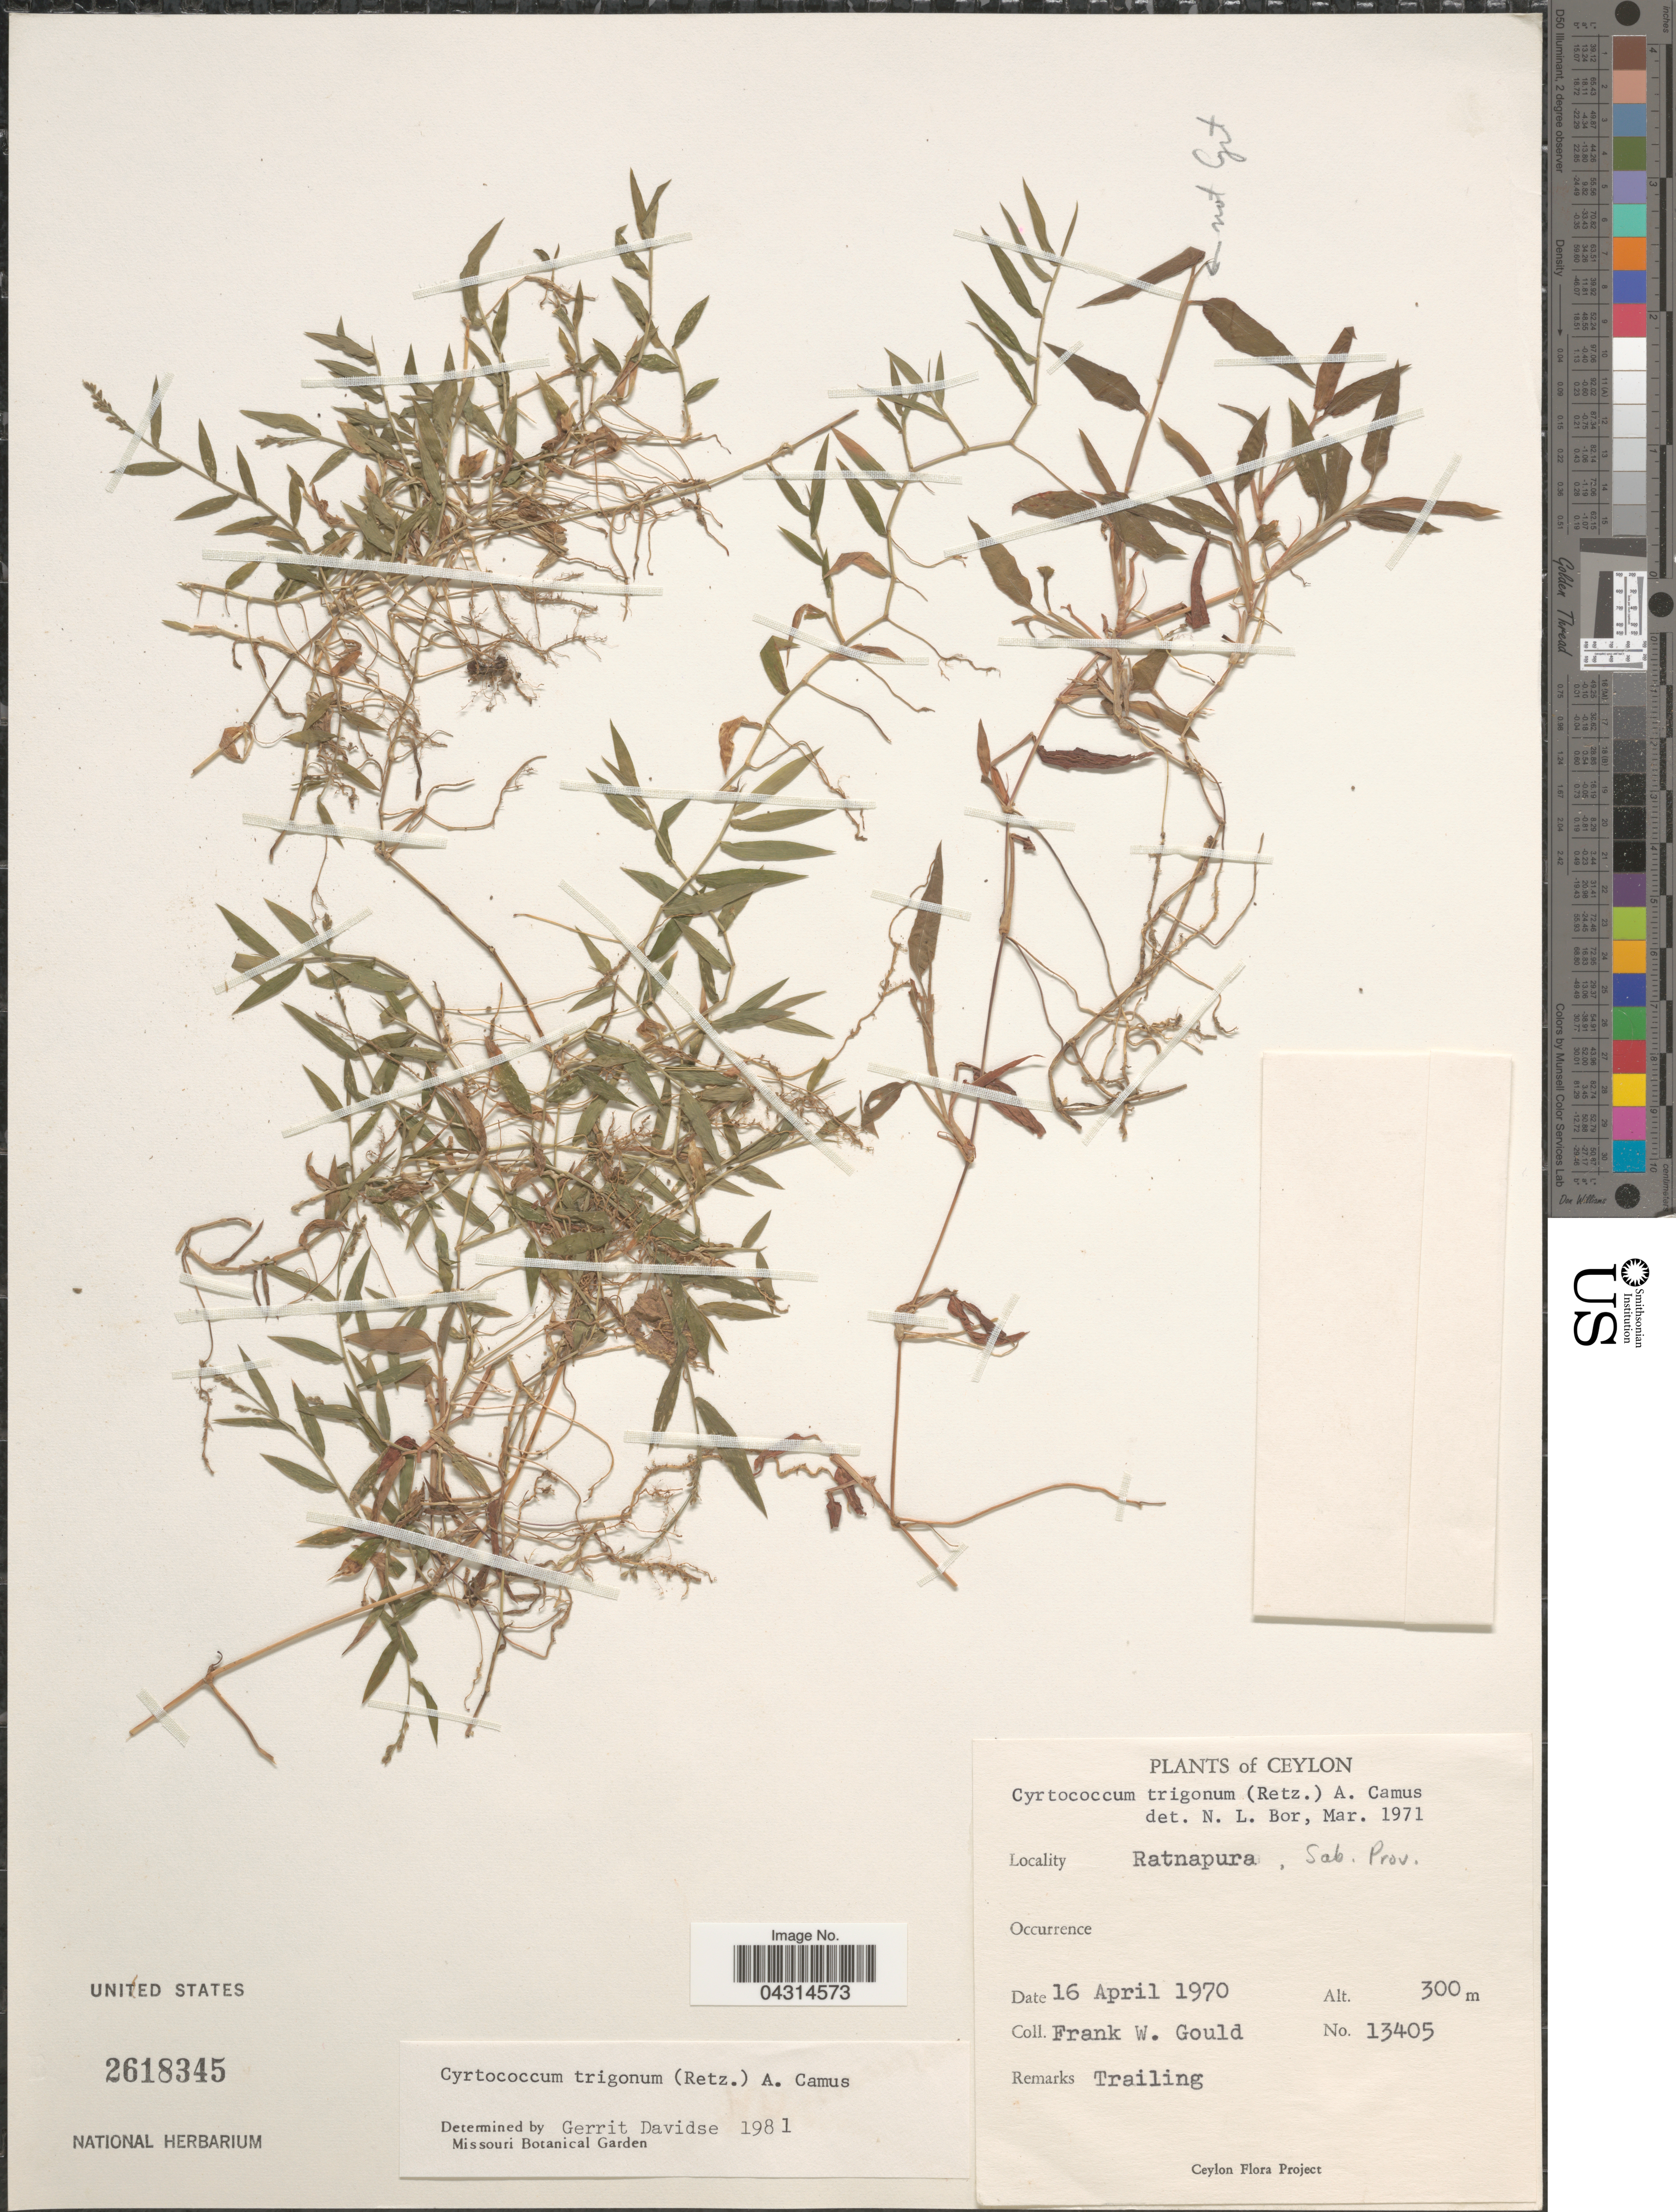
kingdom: Plantae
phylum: Tracheophyta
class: Liliopsida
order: Poales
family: Poaceae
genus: Cyrtococcum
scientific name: Cyrtococcum trigonum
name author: (Retz.) A. Camus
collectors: F. W. Gould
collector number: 13405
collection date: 1970-04-16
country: Sri Lanka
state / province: Sabaragamuwa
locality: Ceylon. Ratnapura.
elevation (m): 300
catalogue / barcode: US 2618345